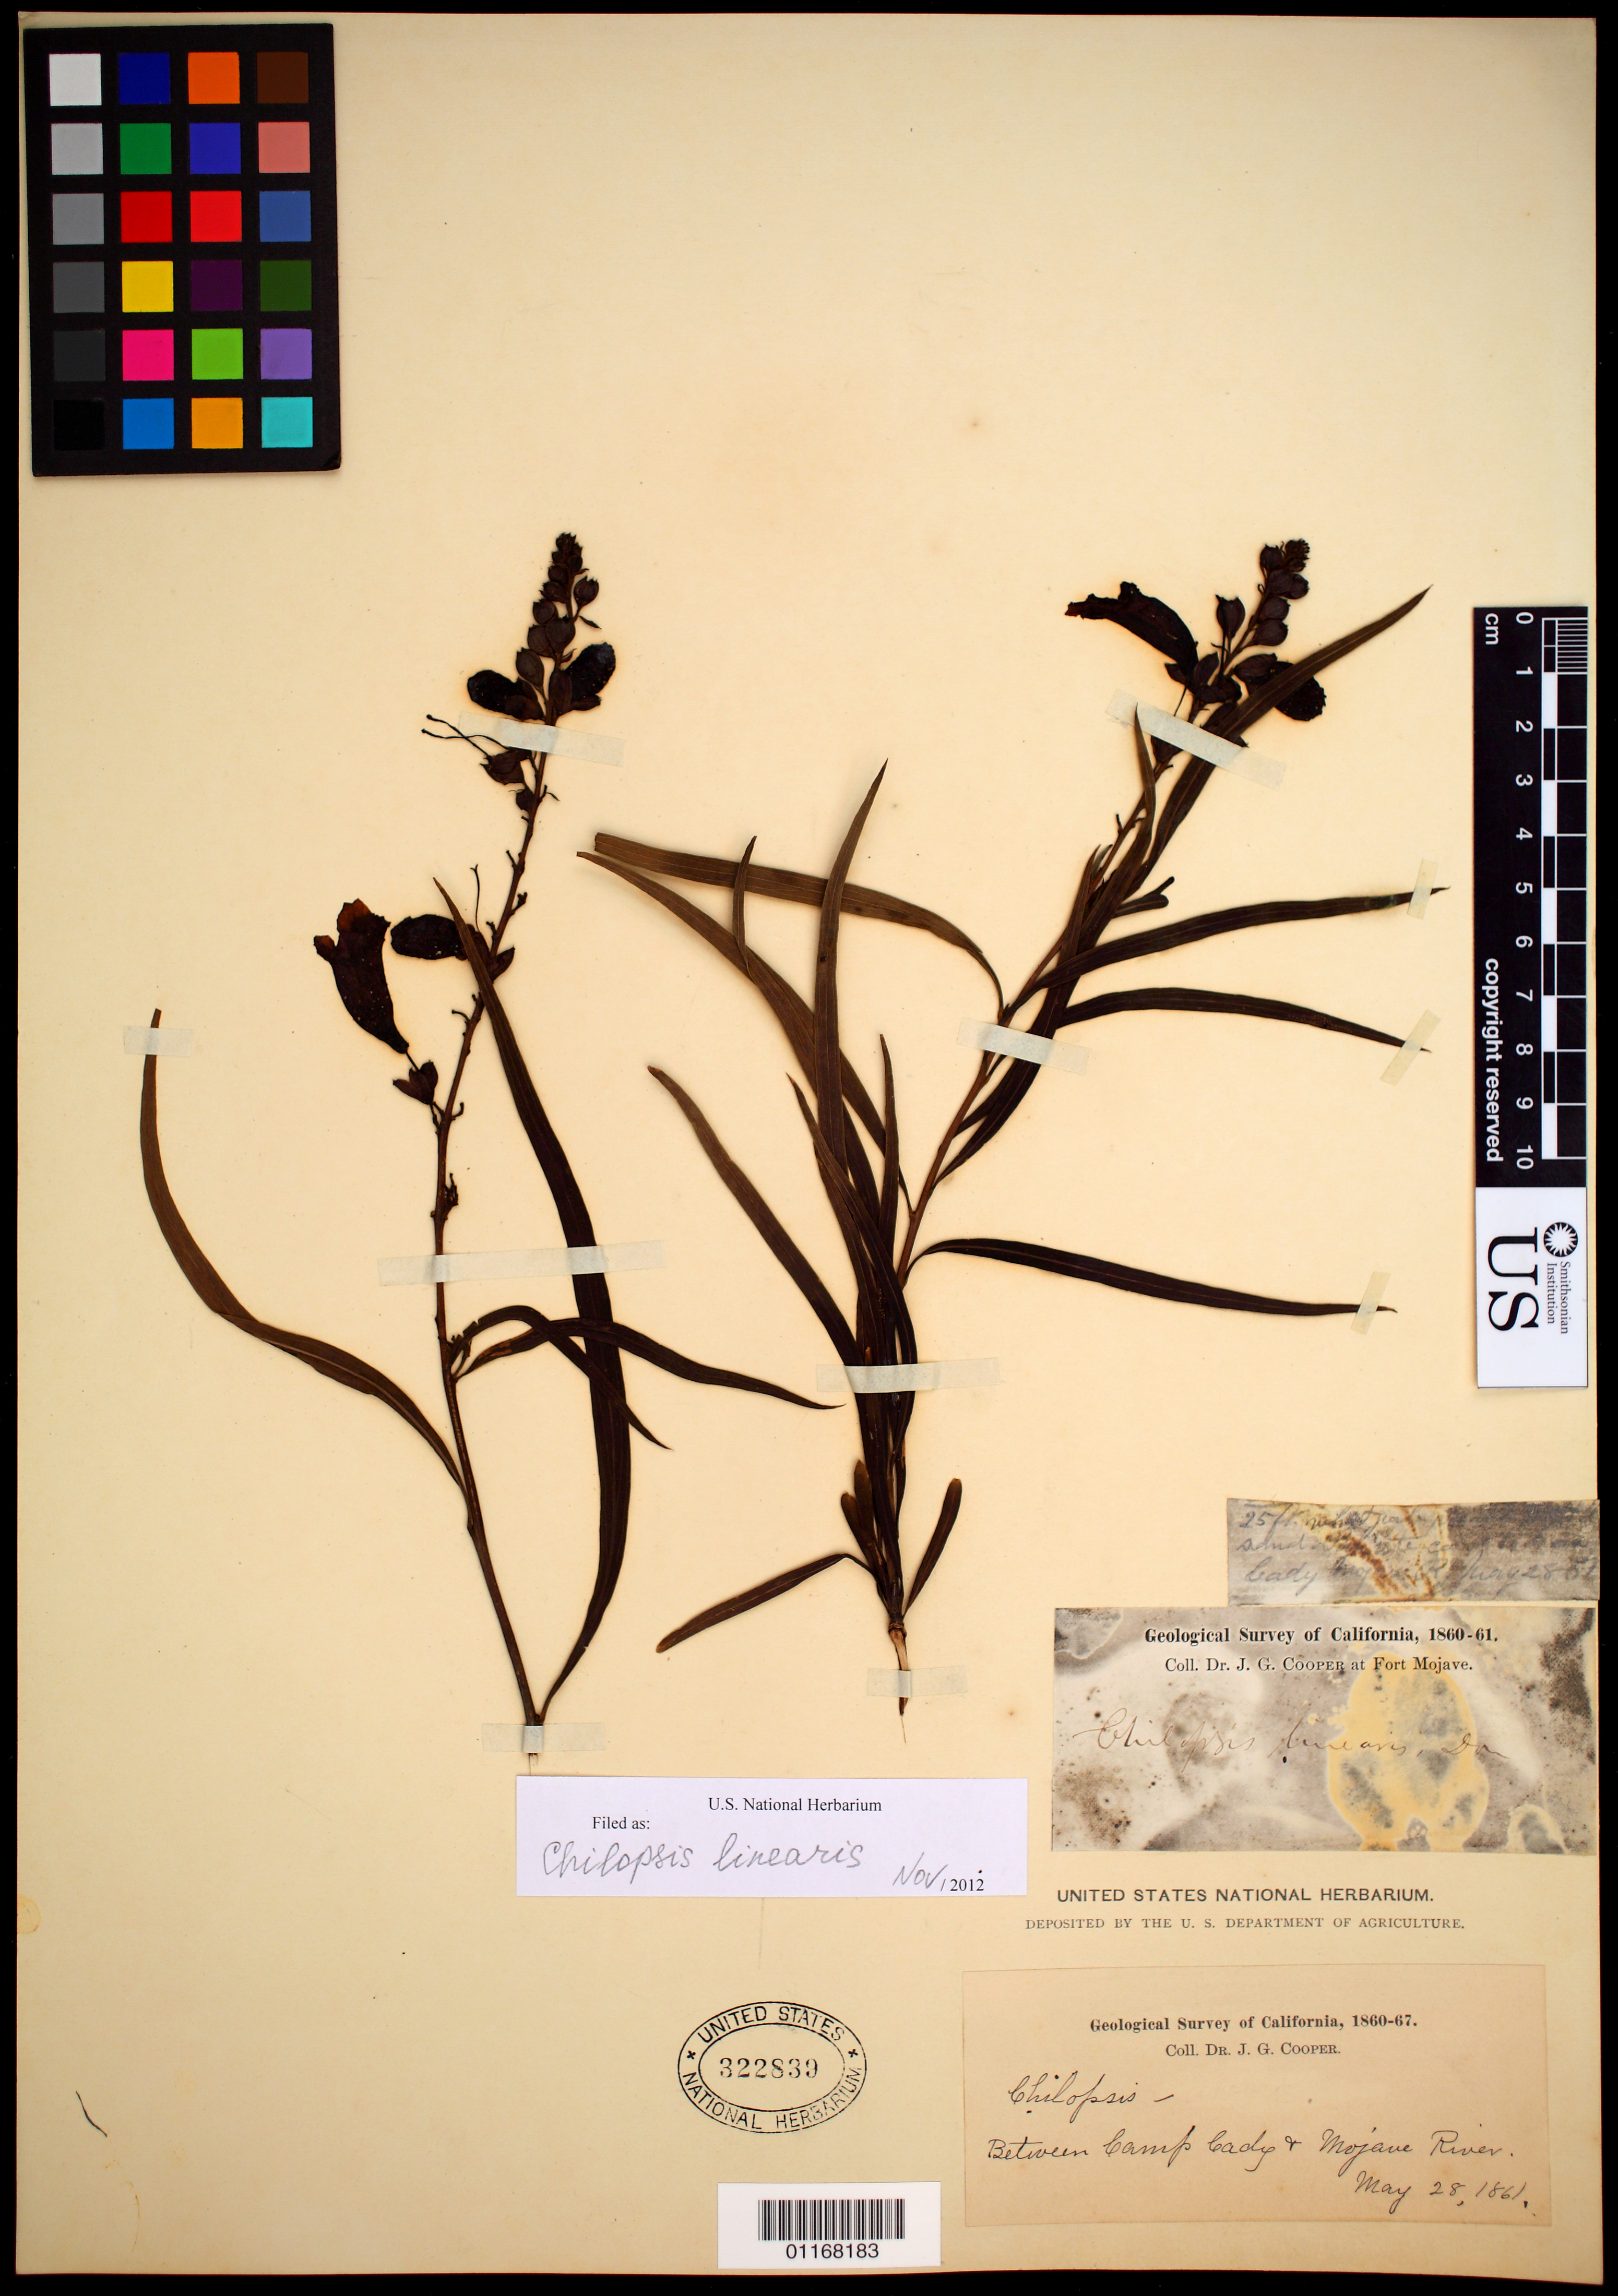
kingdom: Plantae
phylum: Tracheophyta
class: Magnoliopsida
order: Lamiales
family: Bignoniaceae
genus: Chilopsis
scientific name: Chilopsis linearis subsp. arcuata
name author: (Fosberg) Henrickson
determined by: Strong, Mark T., (BOT), Smithsonian Institution - National Museum of Natural History (UNITED STATES)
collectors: J. G. Cooper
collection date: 1861-05-28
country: United States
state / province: California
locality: between Camp Cady and Mojave River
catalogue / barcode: US 322839